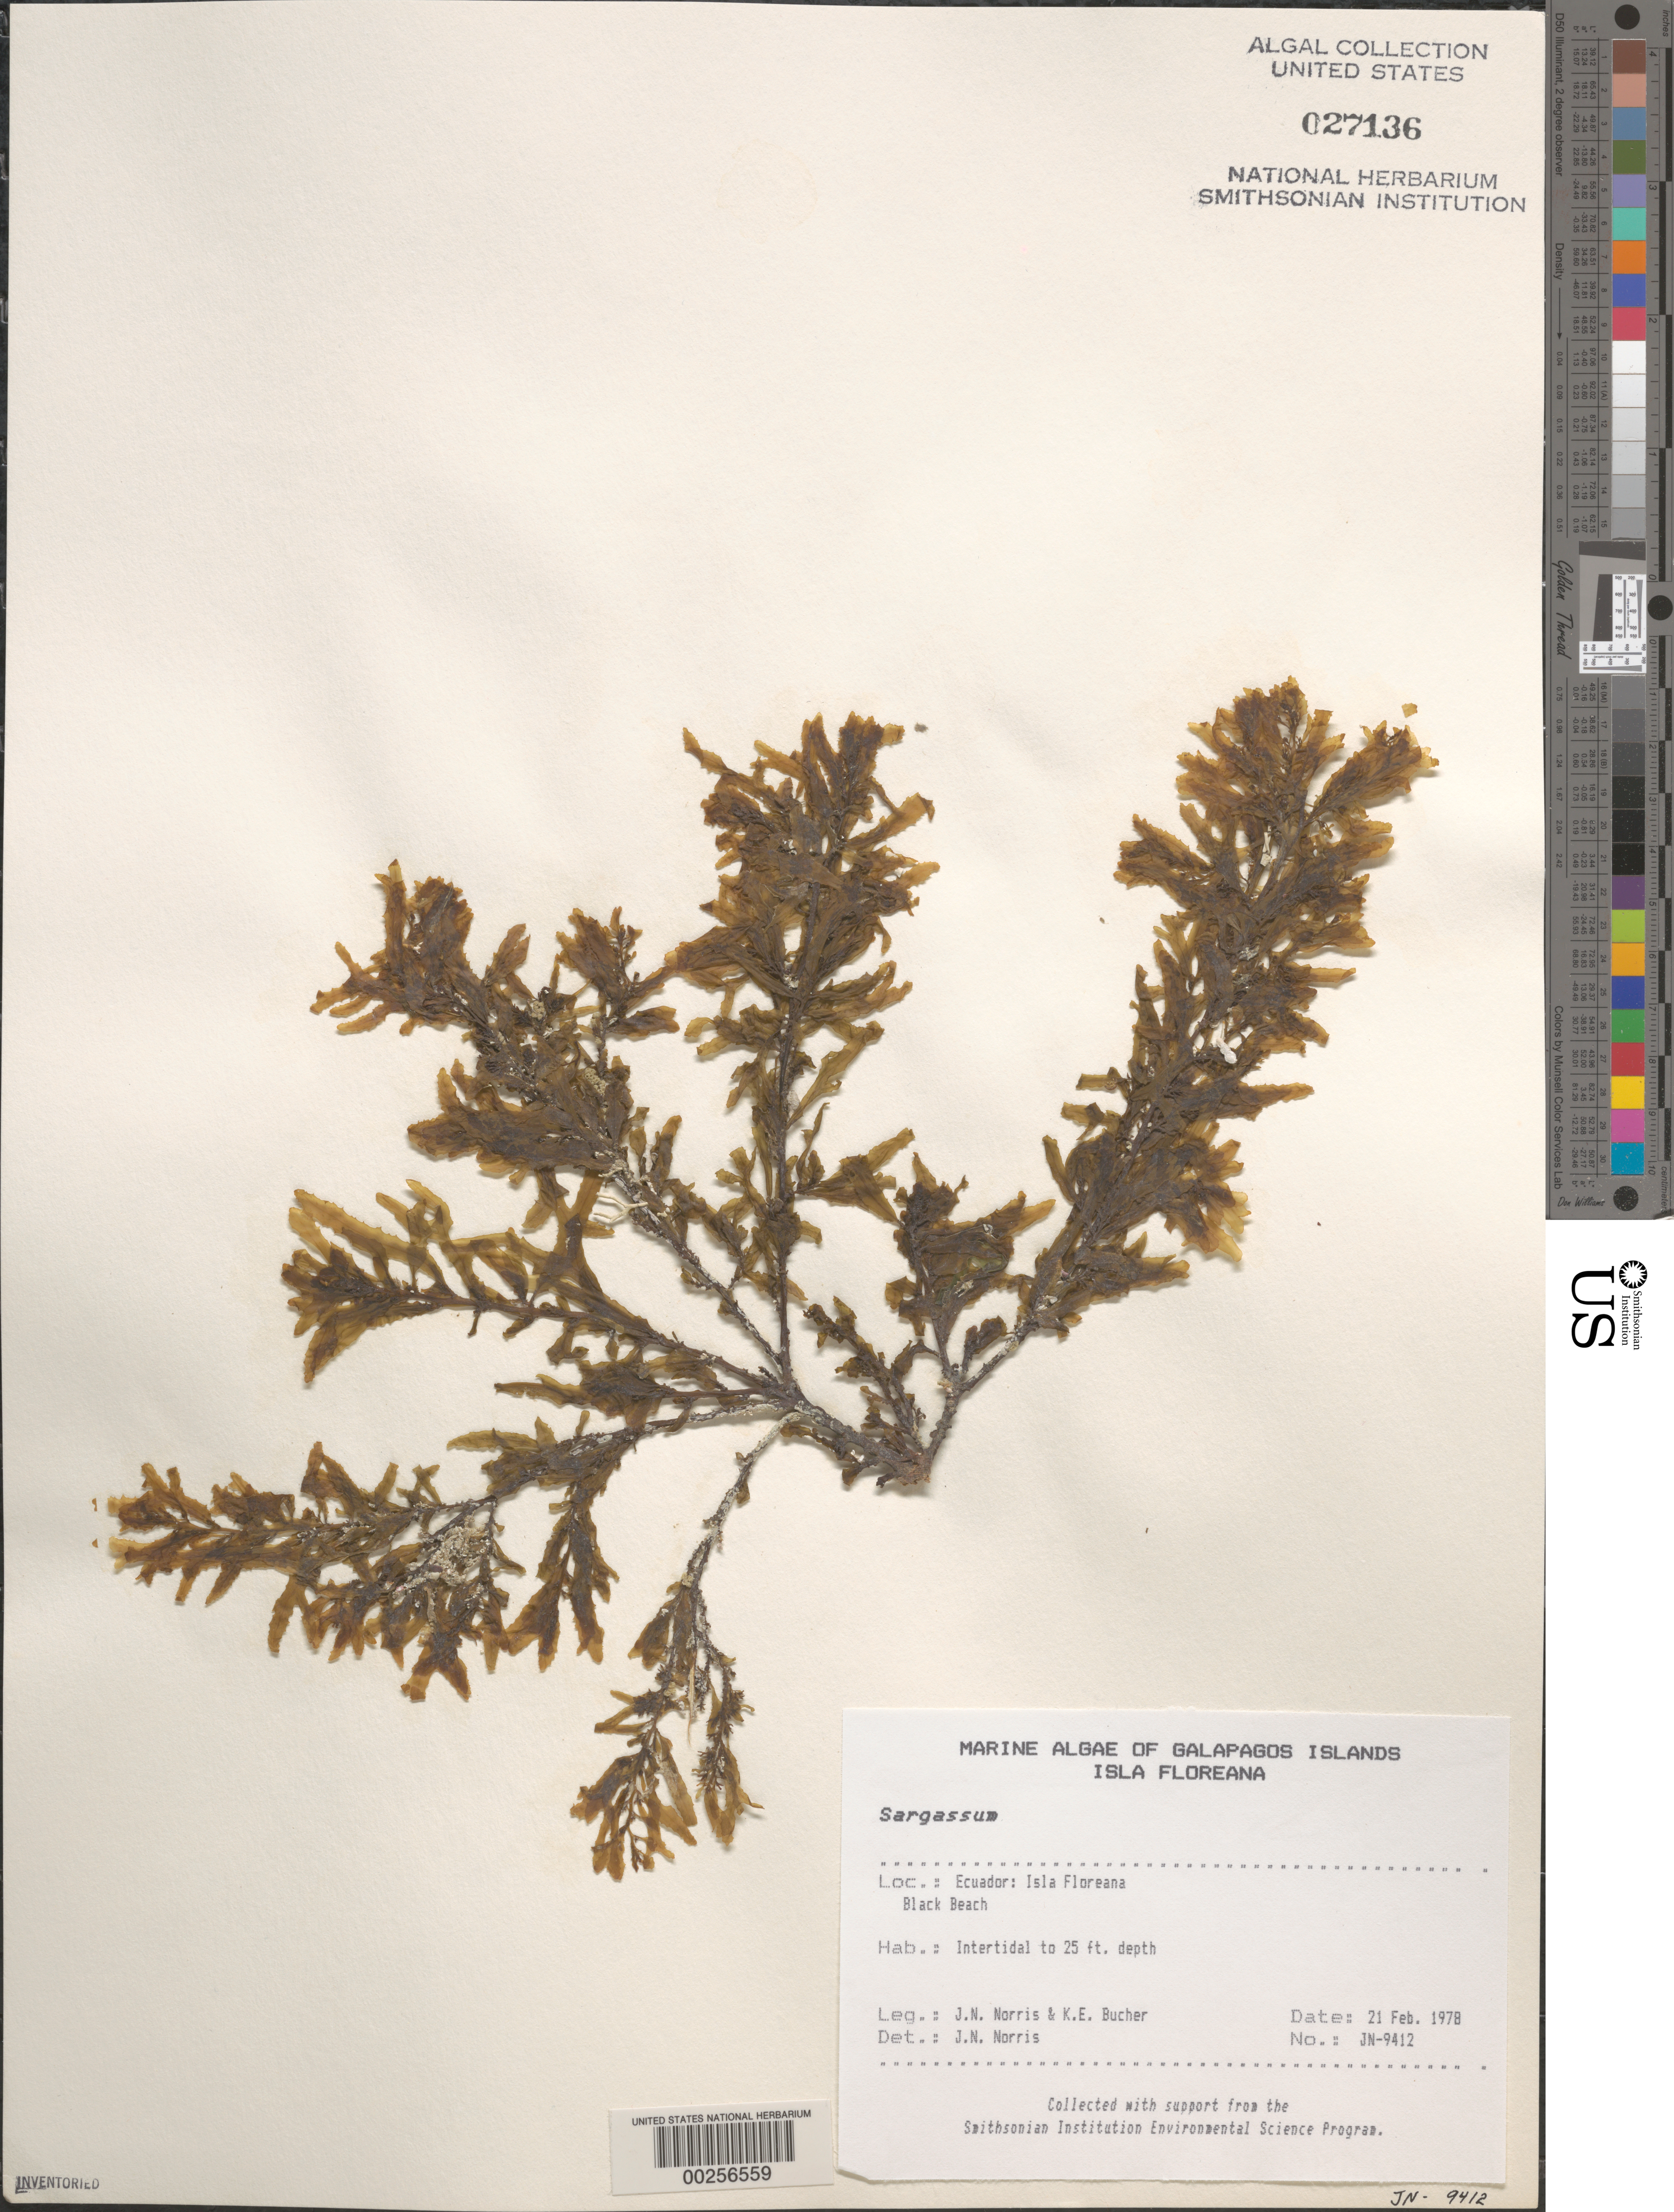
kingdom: Chromista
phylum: Ochrophyta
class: Phaeophyceae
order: Fucales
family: Sargassaceae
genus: Sargassum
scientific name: Sargassum sp.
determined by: Norris, James N.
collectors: J. N. Norris & K. E. Bucher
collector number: JN-9412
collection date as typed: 21 Feb 1978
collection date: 1978-02-21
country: Ecuador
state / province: Colón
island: Floreana [Charles, Santa Maria]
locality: Black Beach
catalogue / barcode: US 27136